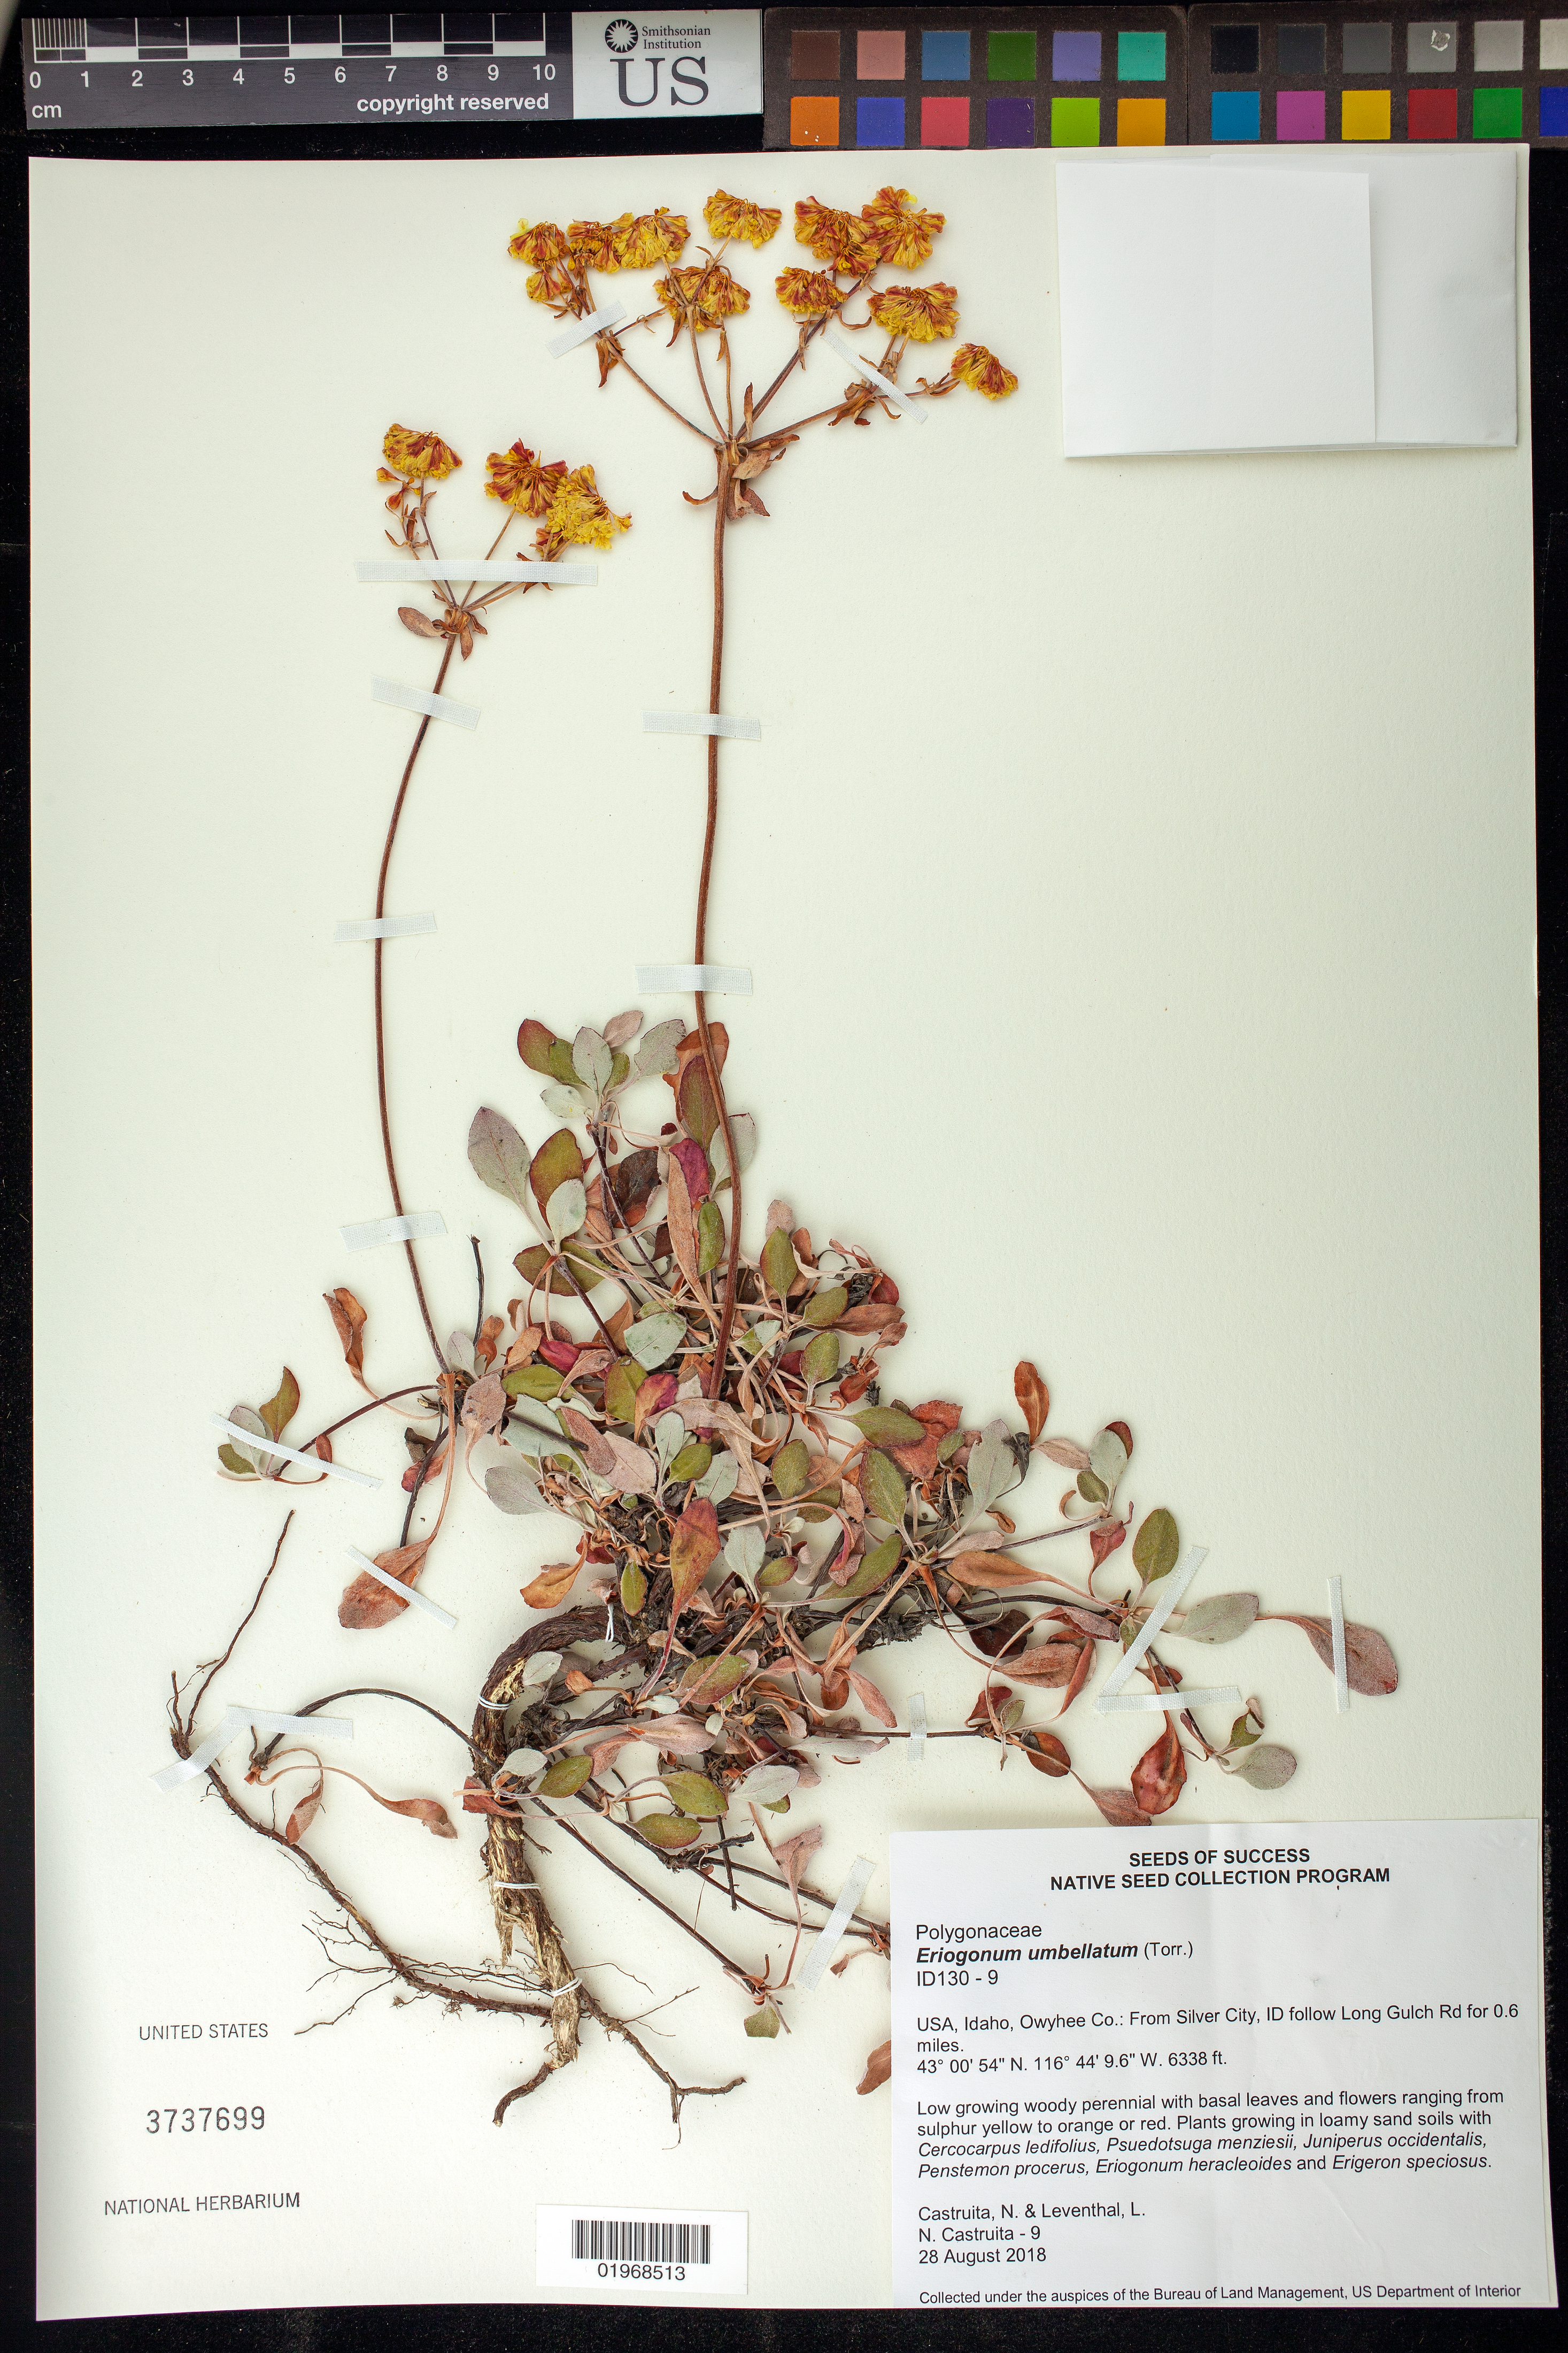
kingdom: Plantae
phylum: Tracheophyta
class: Magnoliopsida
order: Caryophyllales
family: Polygonaceae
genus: Eriogonum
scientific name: Eriogonum umbellatum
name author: Torr.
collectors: N. Castruita & L. Leventhal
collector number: ID130-9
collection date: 2018-08-28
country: United States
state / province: Idaho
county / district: Owyhee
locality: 0.6 miles on Long Gulch Rd. from Silver City.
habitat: Loamy sand soils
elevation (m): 1932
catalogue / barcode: US 3737699